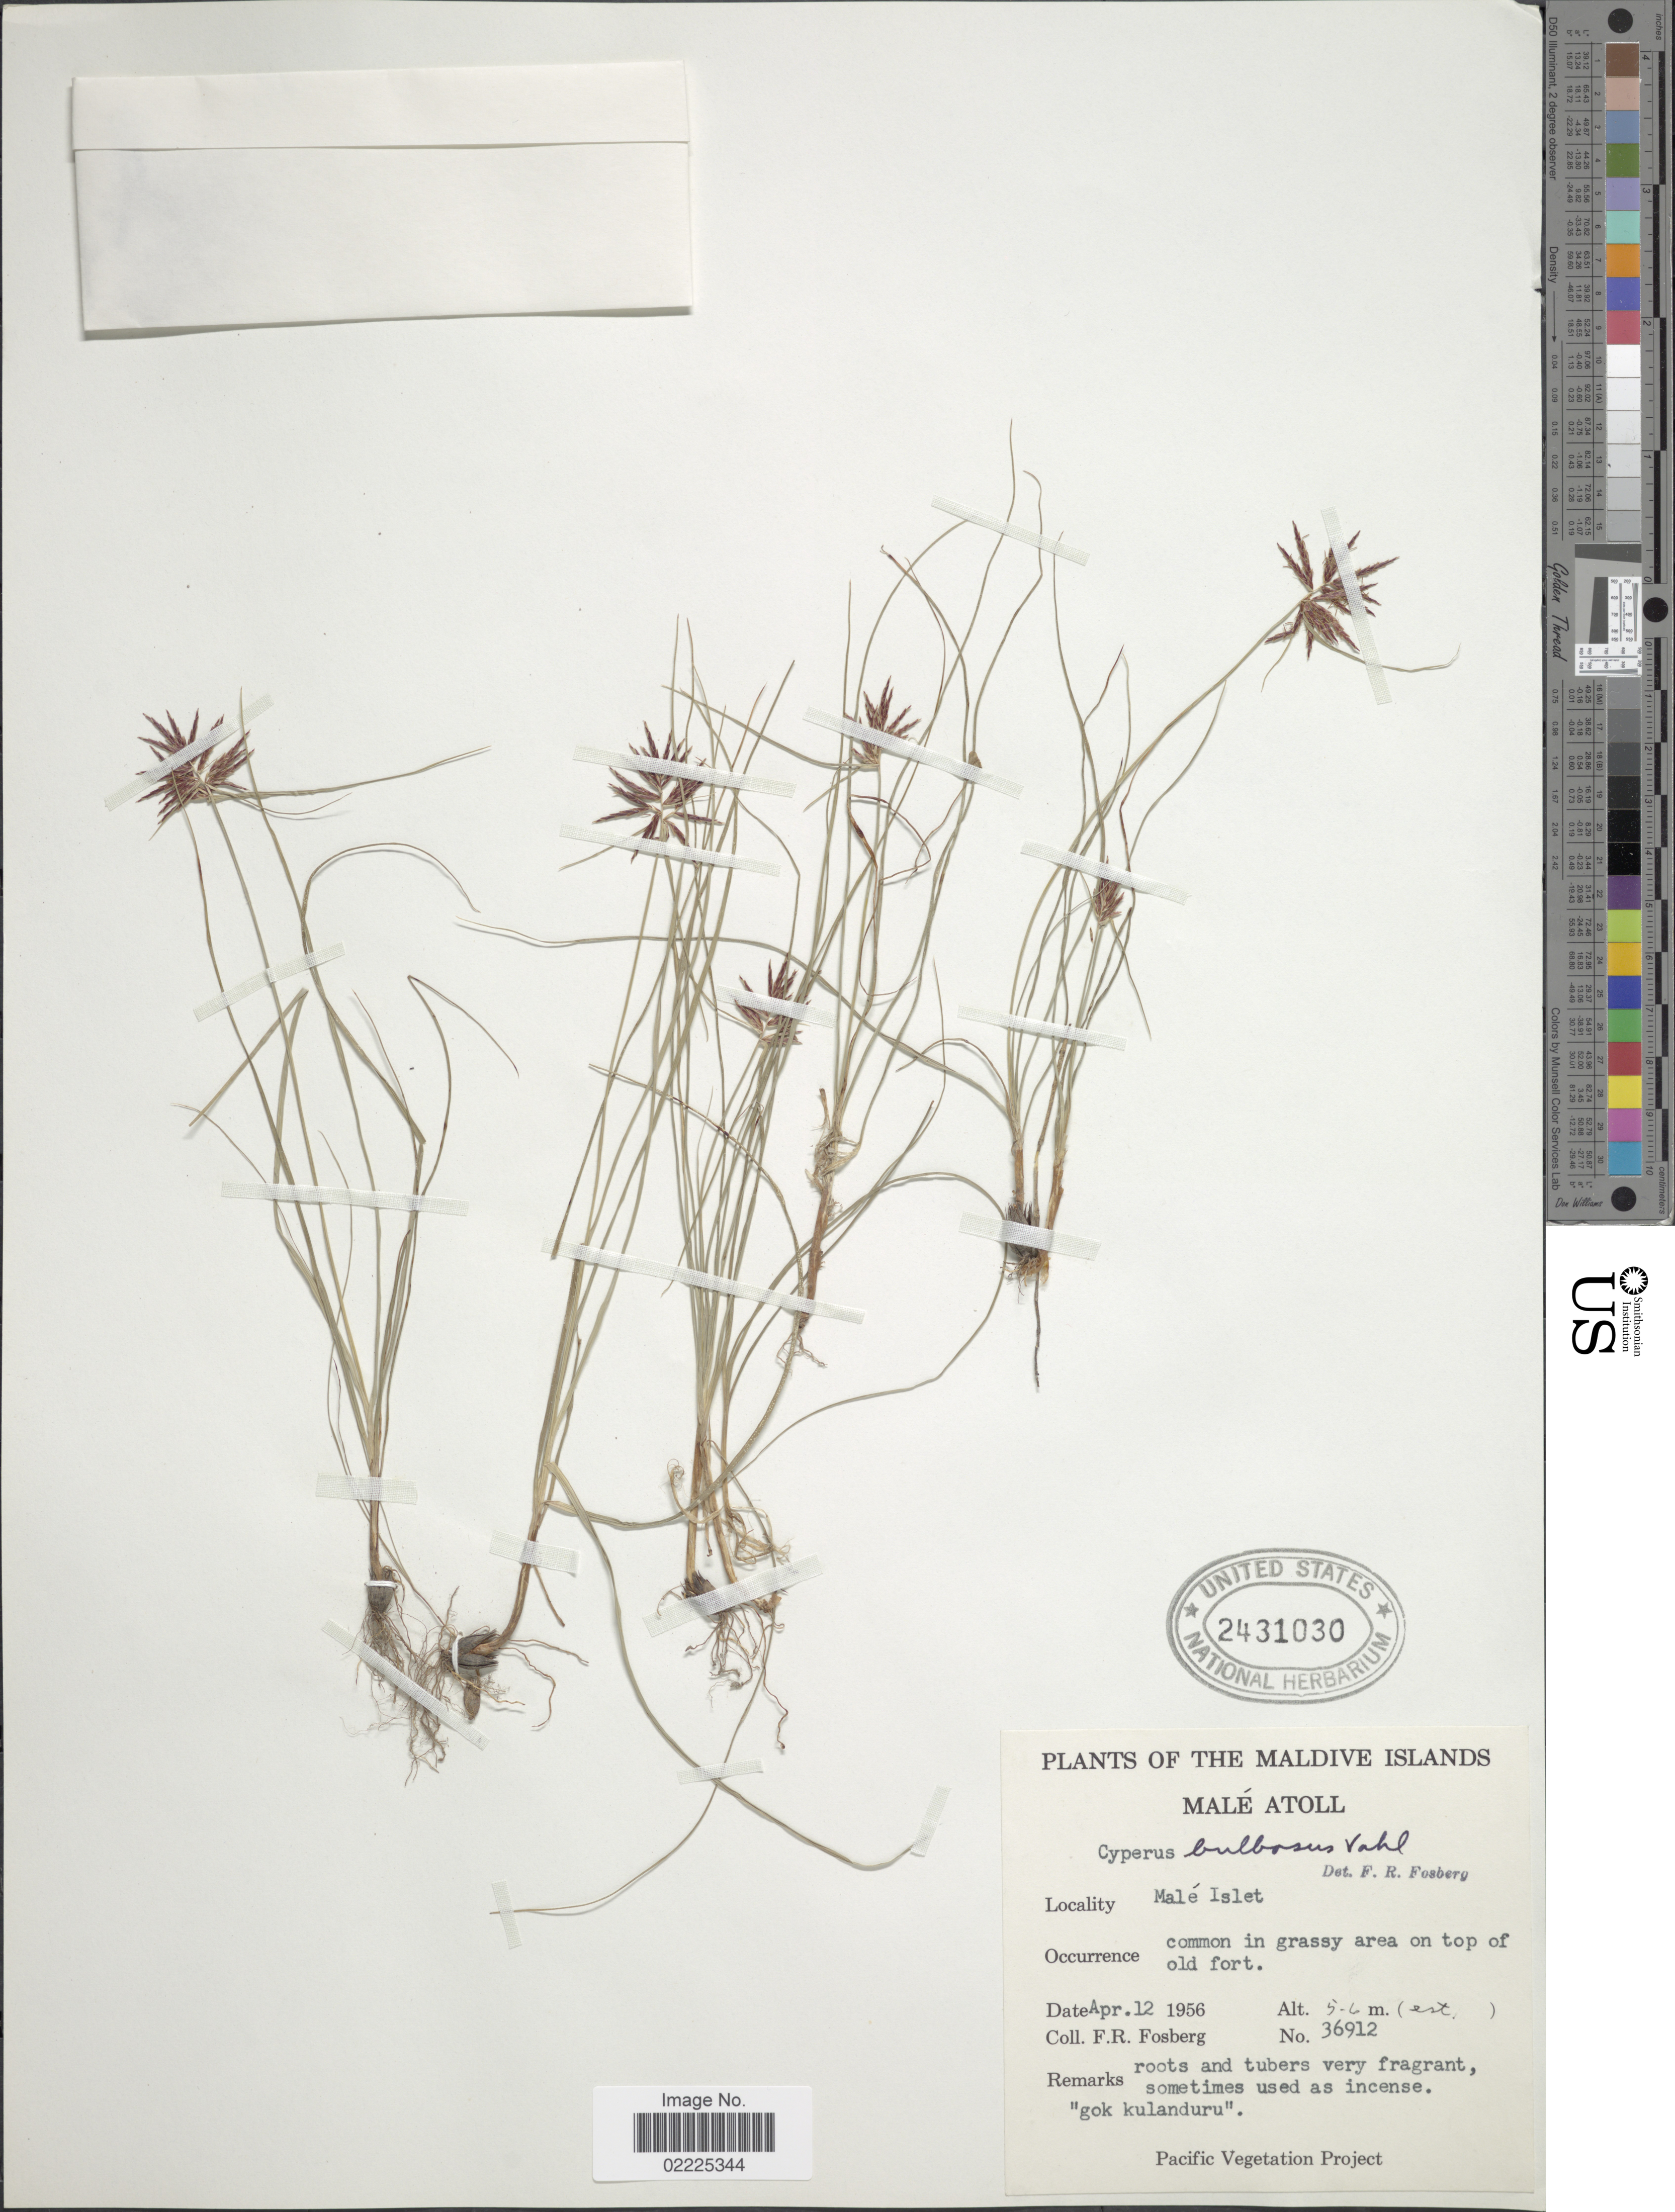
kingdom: Plantae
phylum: Tracheophyta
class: Liliopsida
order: Poales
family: Cyperaceae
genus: Cyperus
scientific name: Cyperus bulbosus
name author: Vahl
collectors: F. R. Fosberg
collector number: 36912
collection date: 1956-04-12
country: Maldive Islands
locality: The Maldive Islands, Malé Atoll, Malé Islet, common in grassy area on top old fort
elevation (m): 5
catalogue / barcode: US 2431030